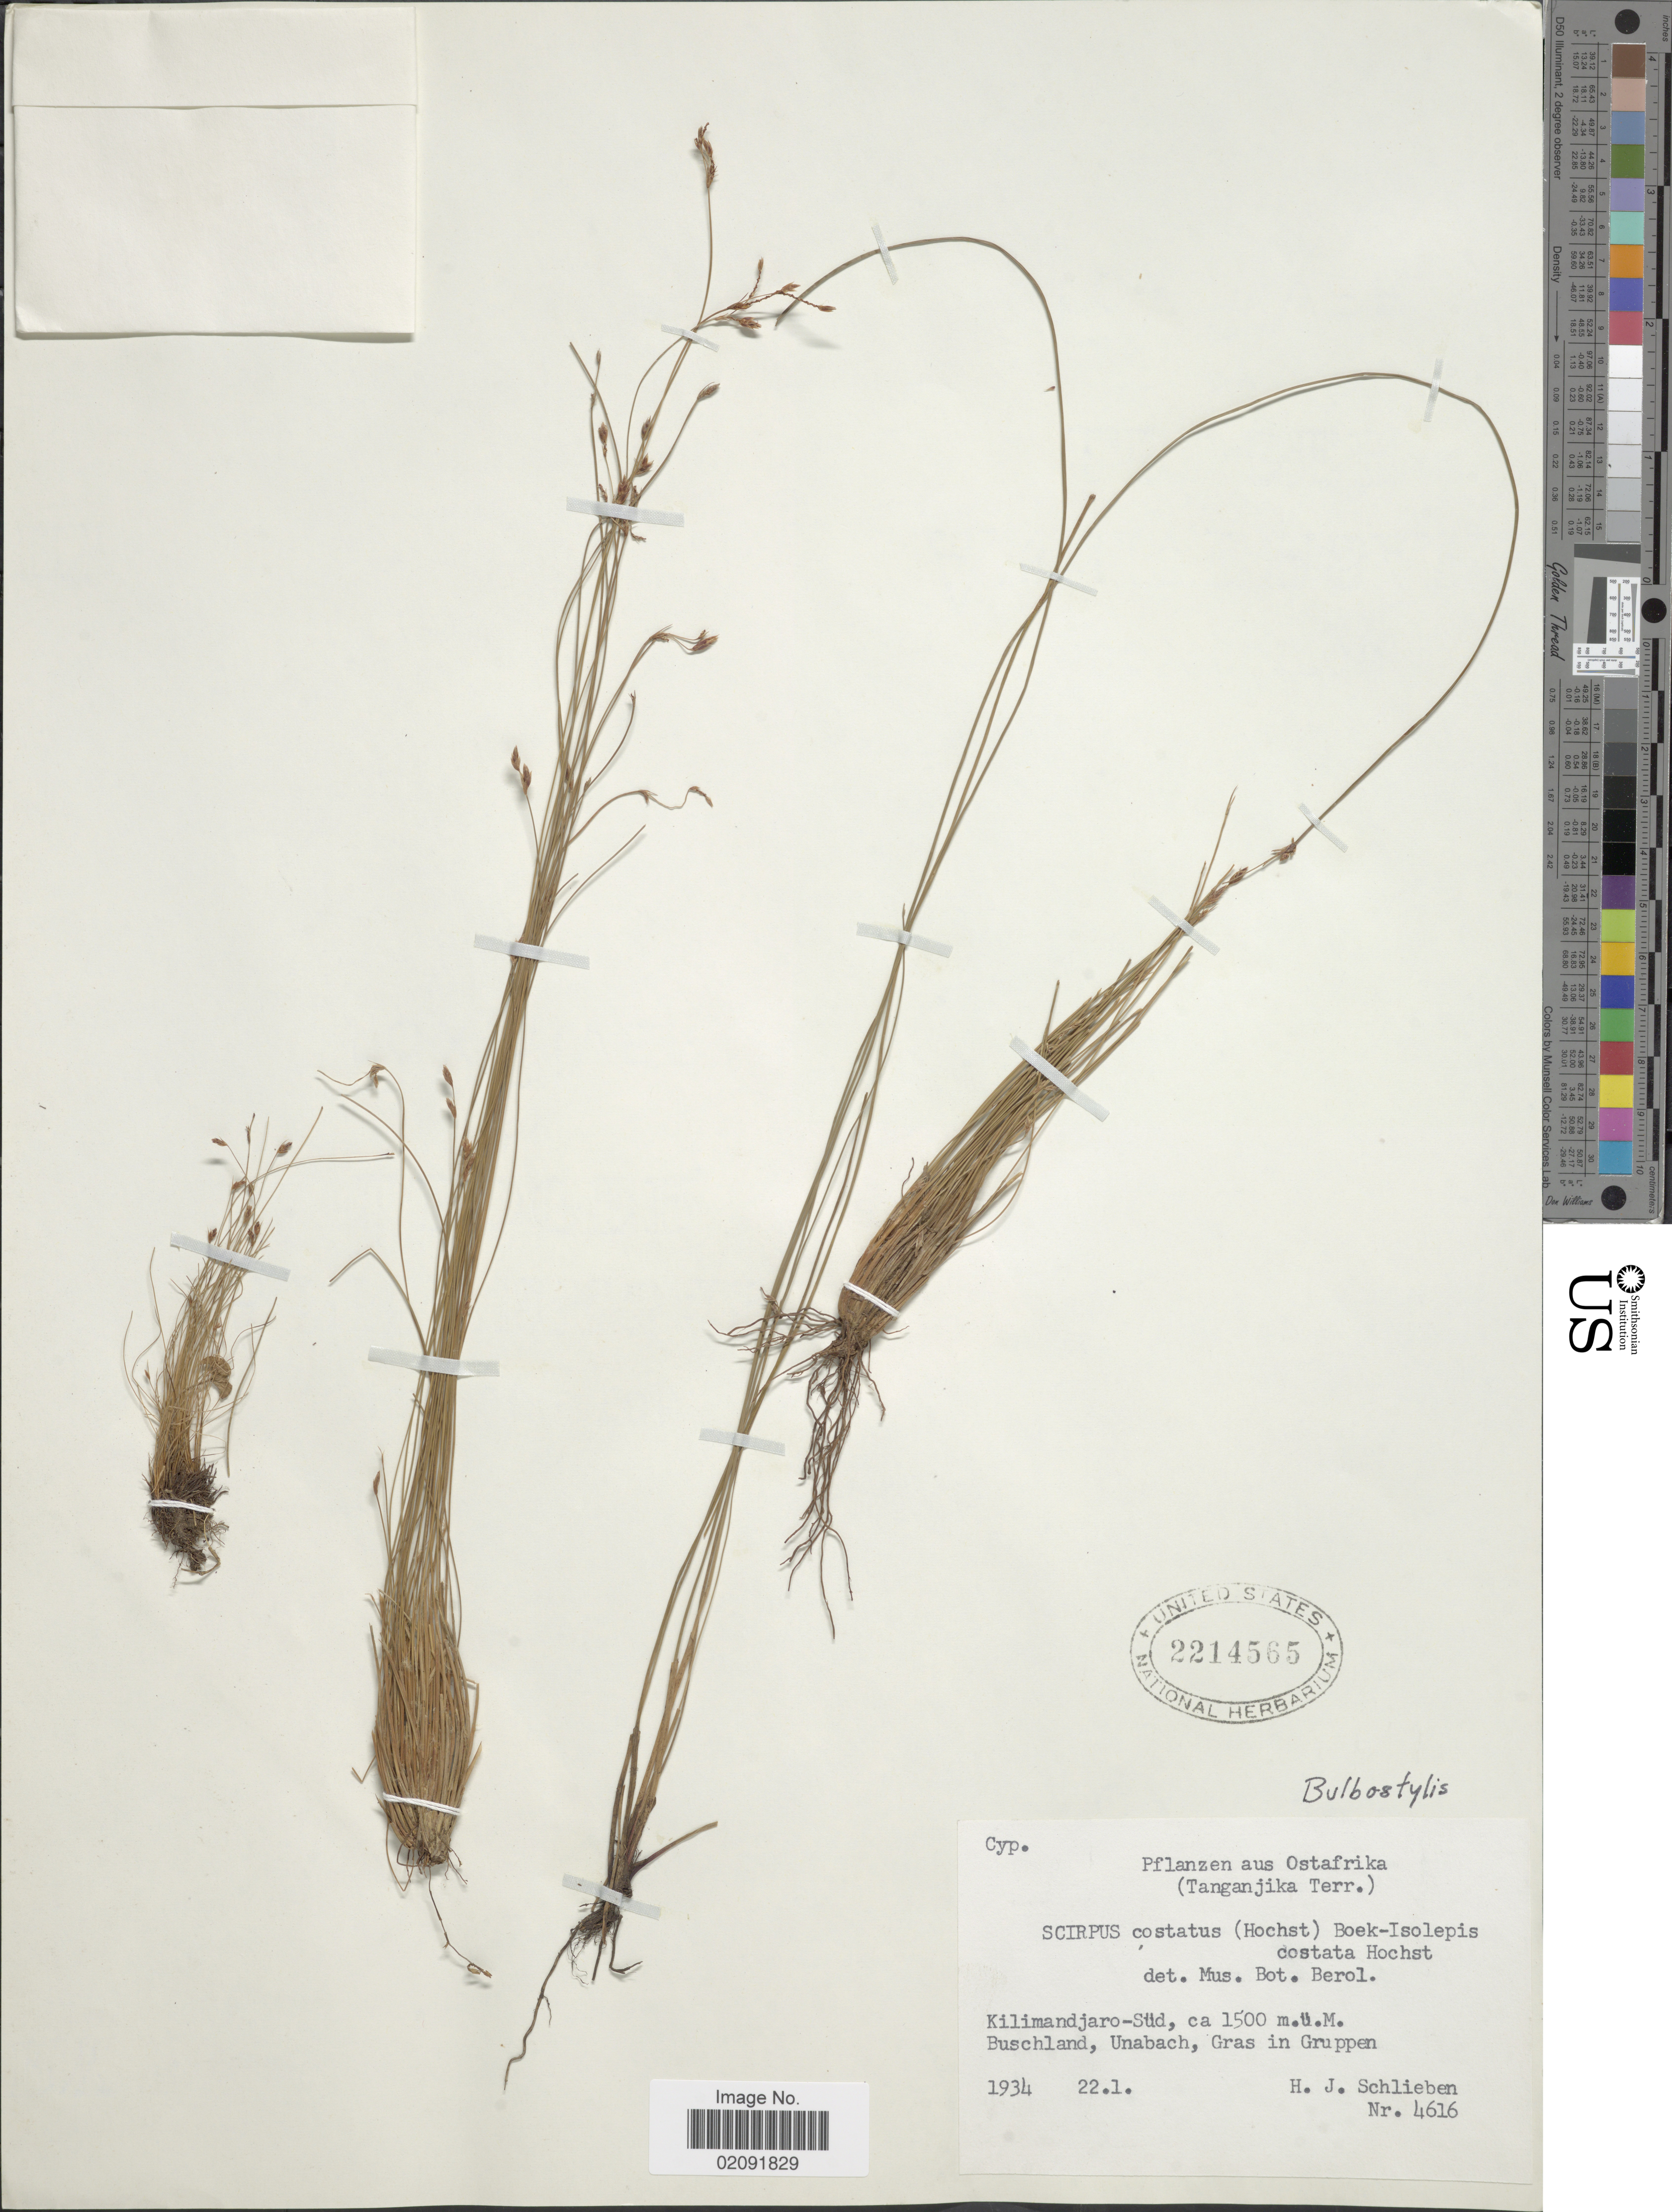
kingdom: Plantae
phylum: Tracheophyta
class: Liliopsida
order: Poales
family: Cyperaceae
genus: Bulbostylis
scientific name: Bulbostylis sp.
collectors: H. J. Schlieben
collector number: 4616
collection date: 1934-01-22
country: Tanzania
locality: Ostafrika (Tanganjika Terr.), Kilimandjaro-Süd, Buschland, Unabach, Gras in Gruppen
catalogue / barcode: US 2214565